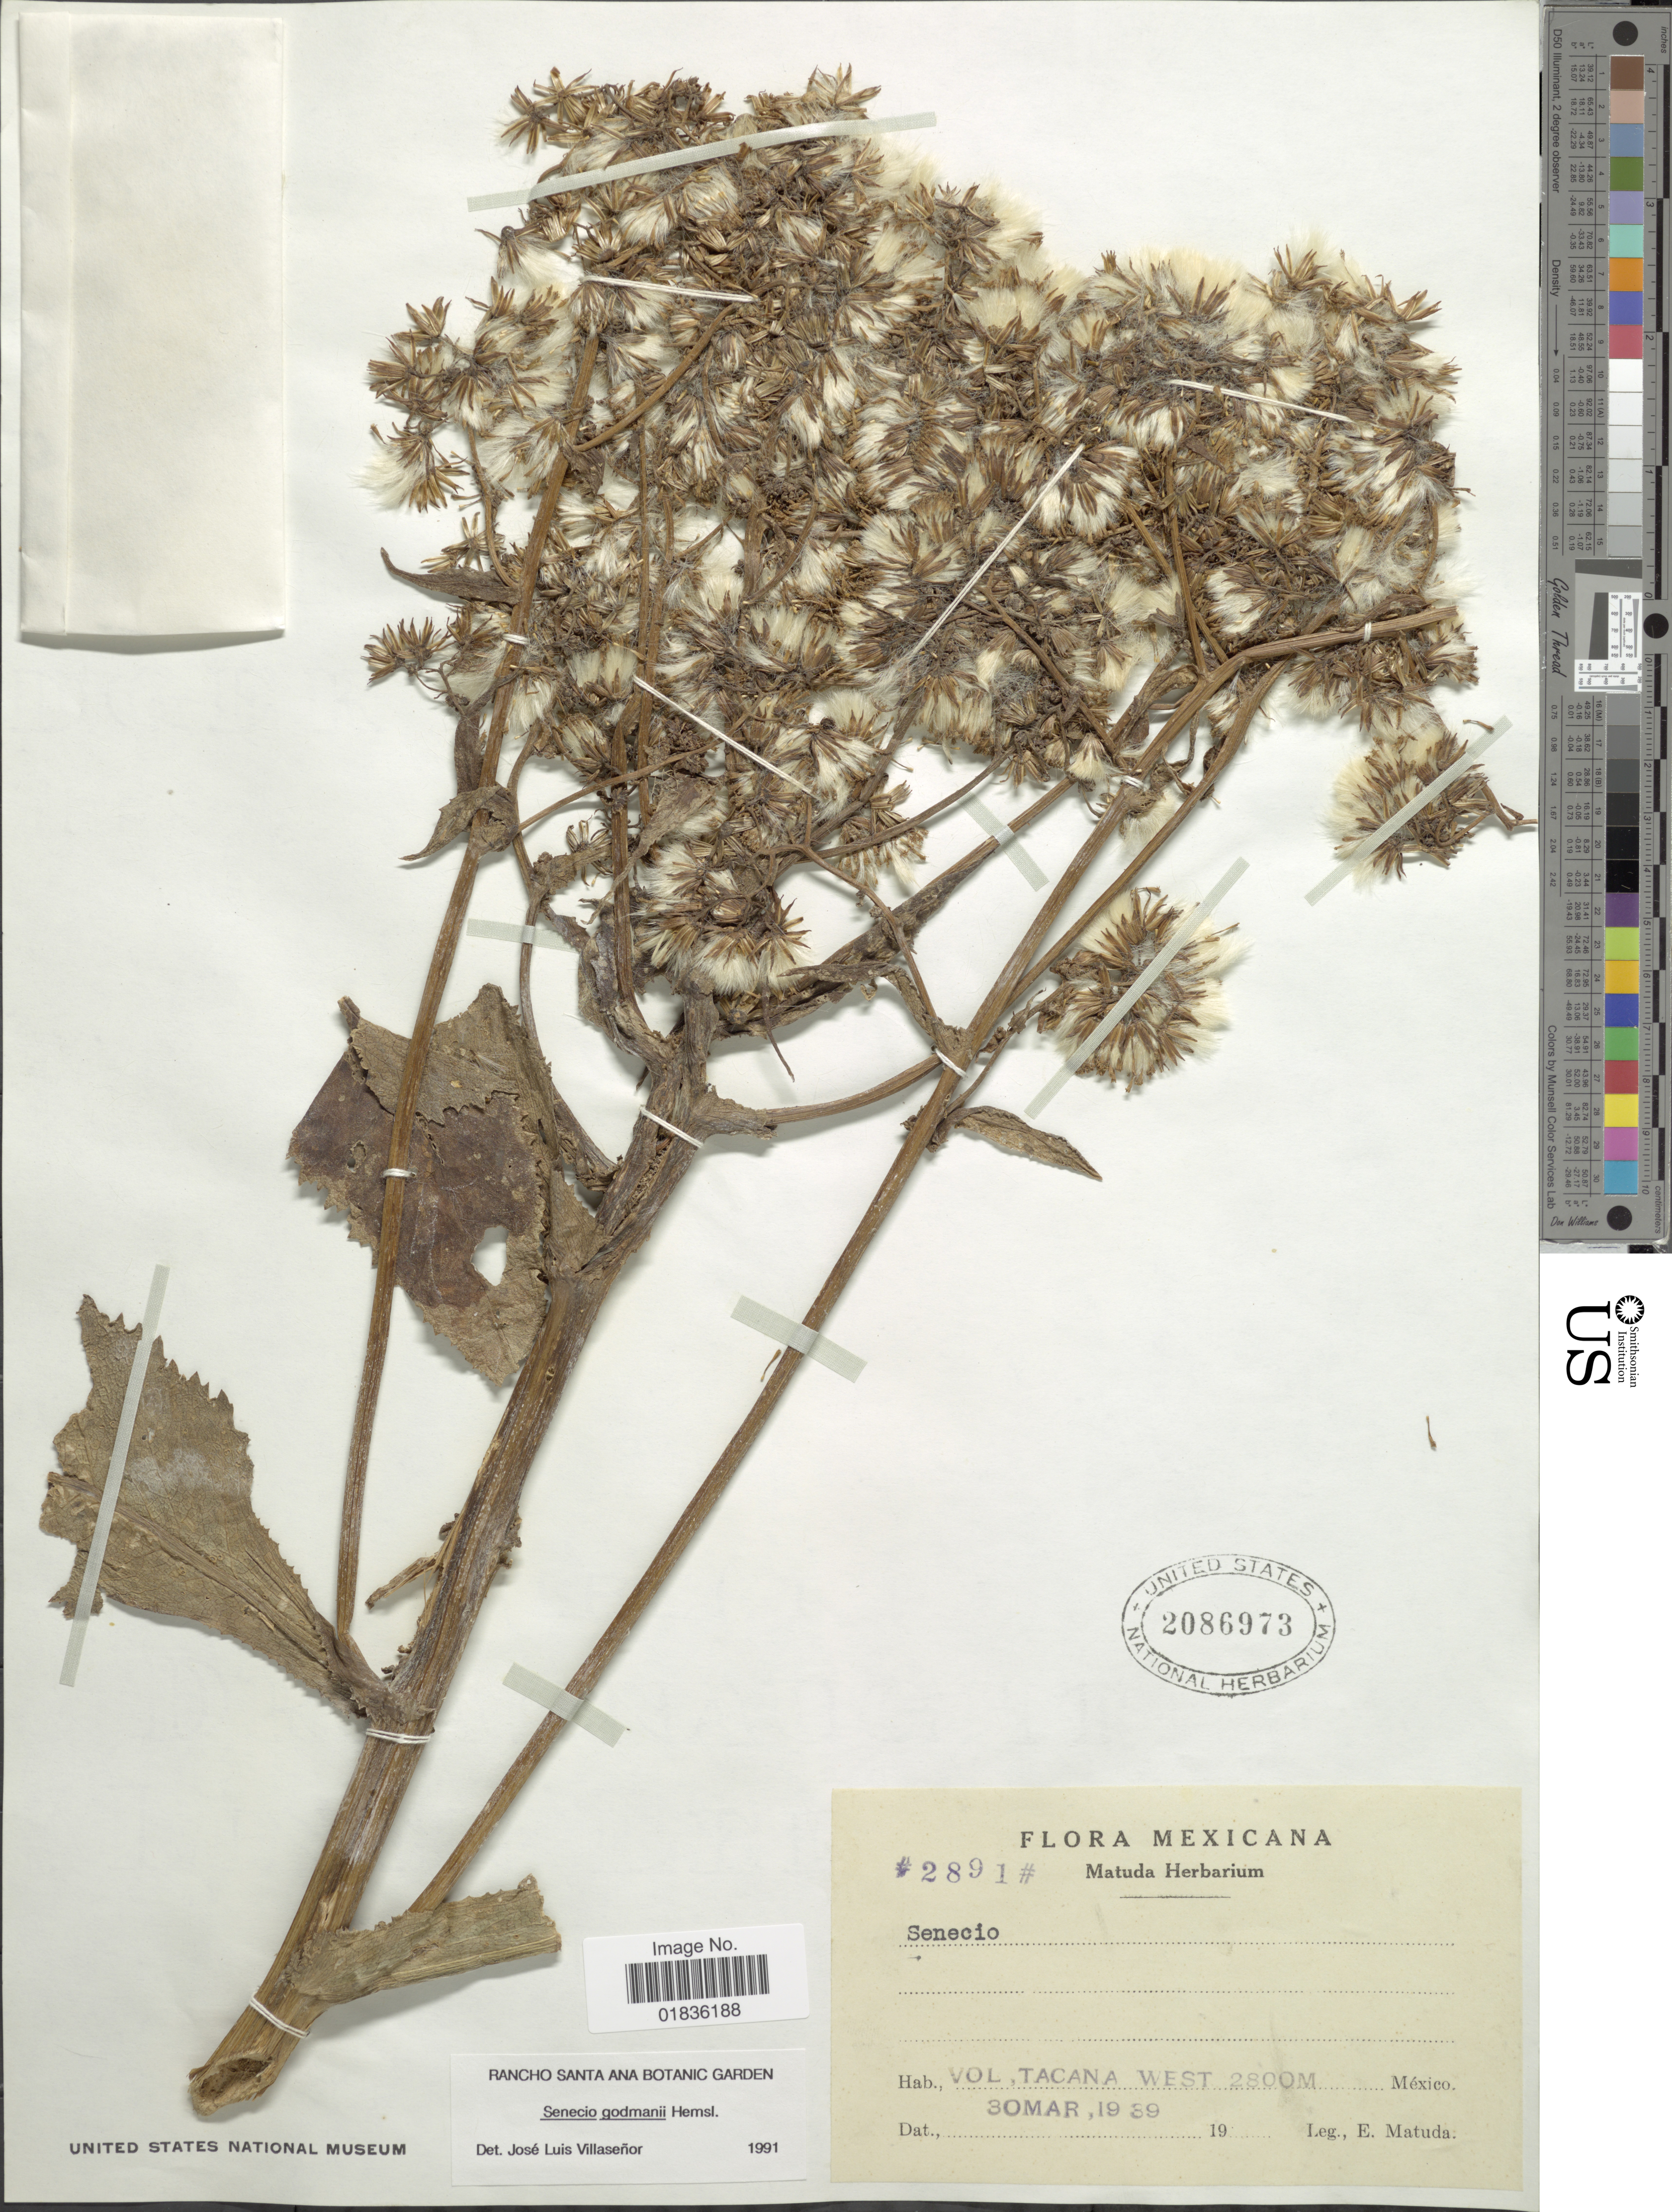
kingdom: Plantae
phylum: Tracheophyta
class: Magnoliopsida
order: Asterales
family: Asteraceae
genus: Senecio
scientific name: Senecio doratophyllus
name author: Benth.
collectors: E. Matuda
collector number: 2891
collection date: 1939-03-30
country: Mexico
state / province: México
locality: Vol. Tacana west.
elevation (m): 2800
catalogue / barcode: US 2086973